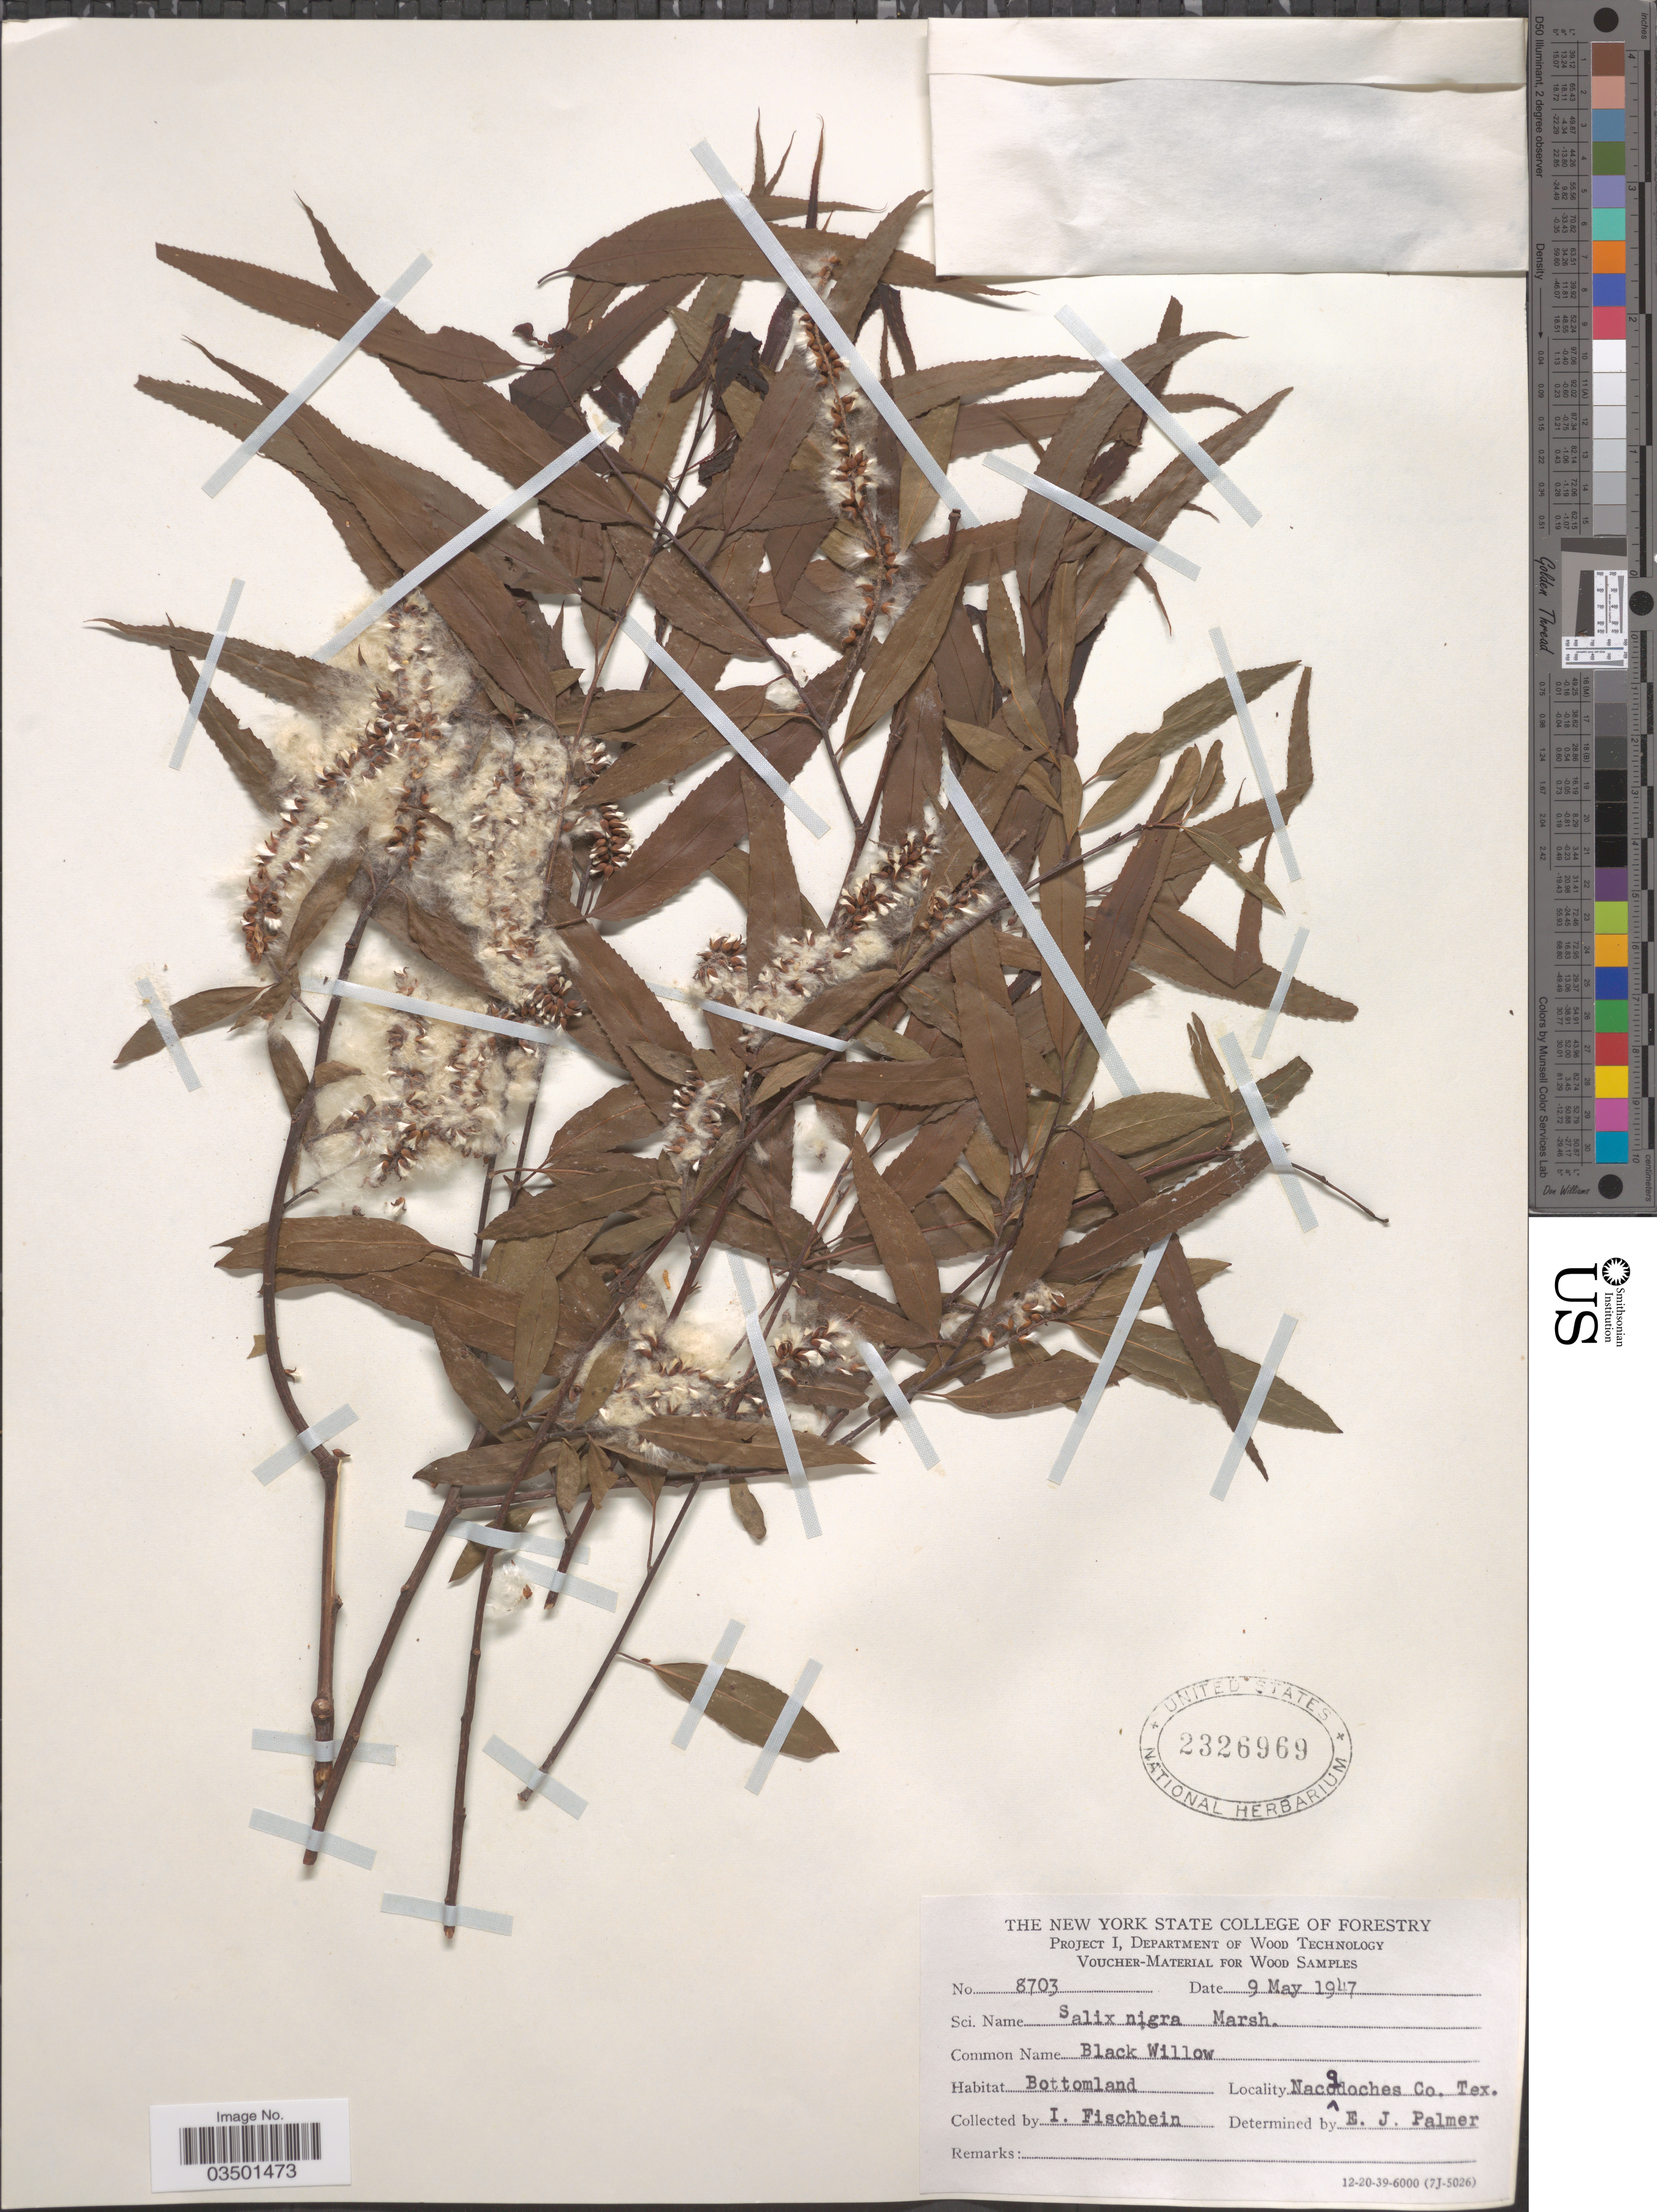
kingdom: Plantae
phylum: Tracheophyta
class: Magnoliopsida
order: Malpighiales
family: Salicaceae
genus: Salix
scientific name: Salix nigra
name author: Marshall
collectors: I. Fischbein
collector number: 8703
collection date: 1947-05-09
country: United States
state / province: Texas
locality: Bottomland. Nacogdoches Co.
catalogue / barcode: US 2326969